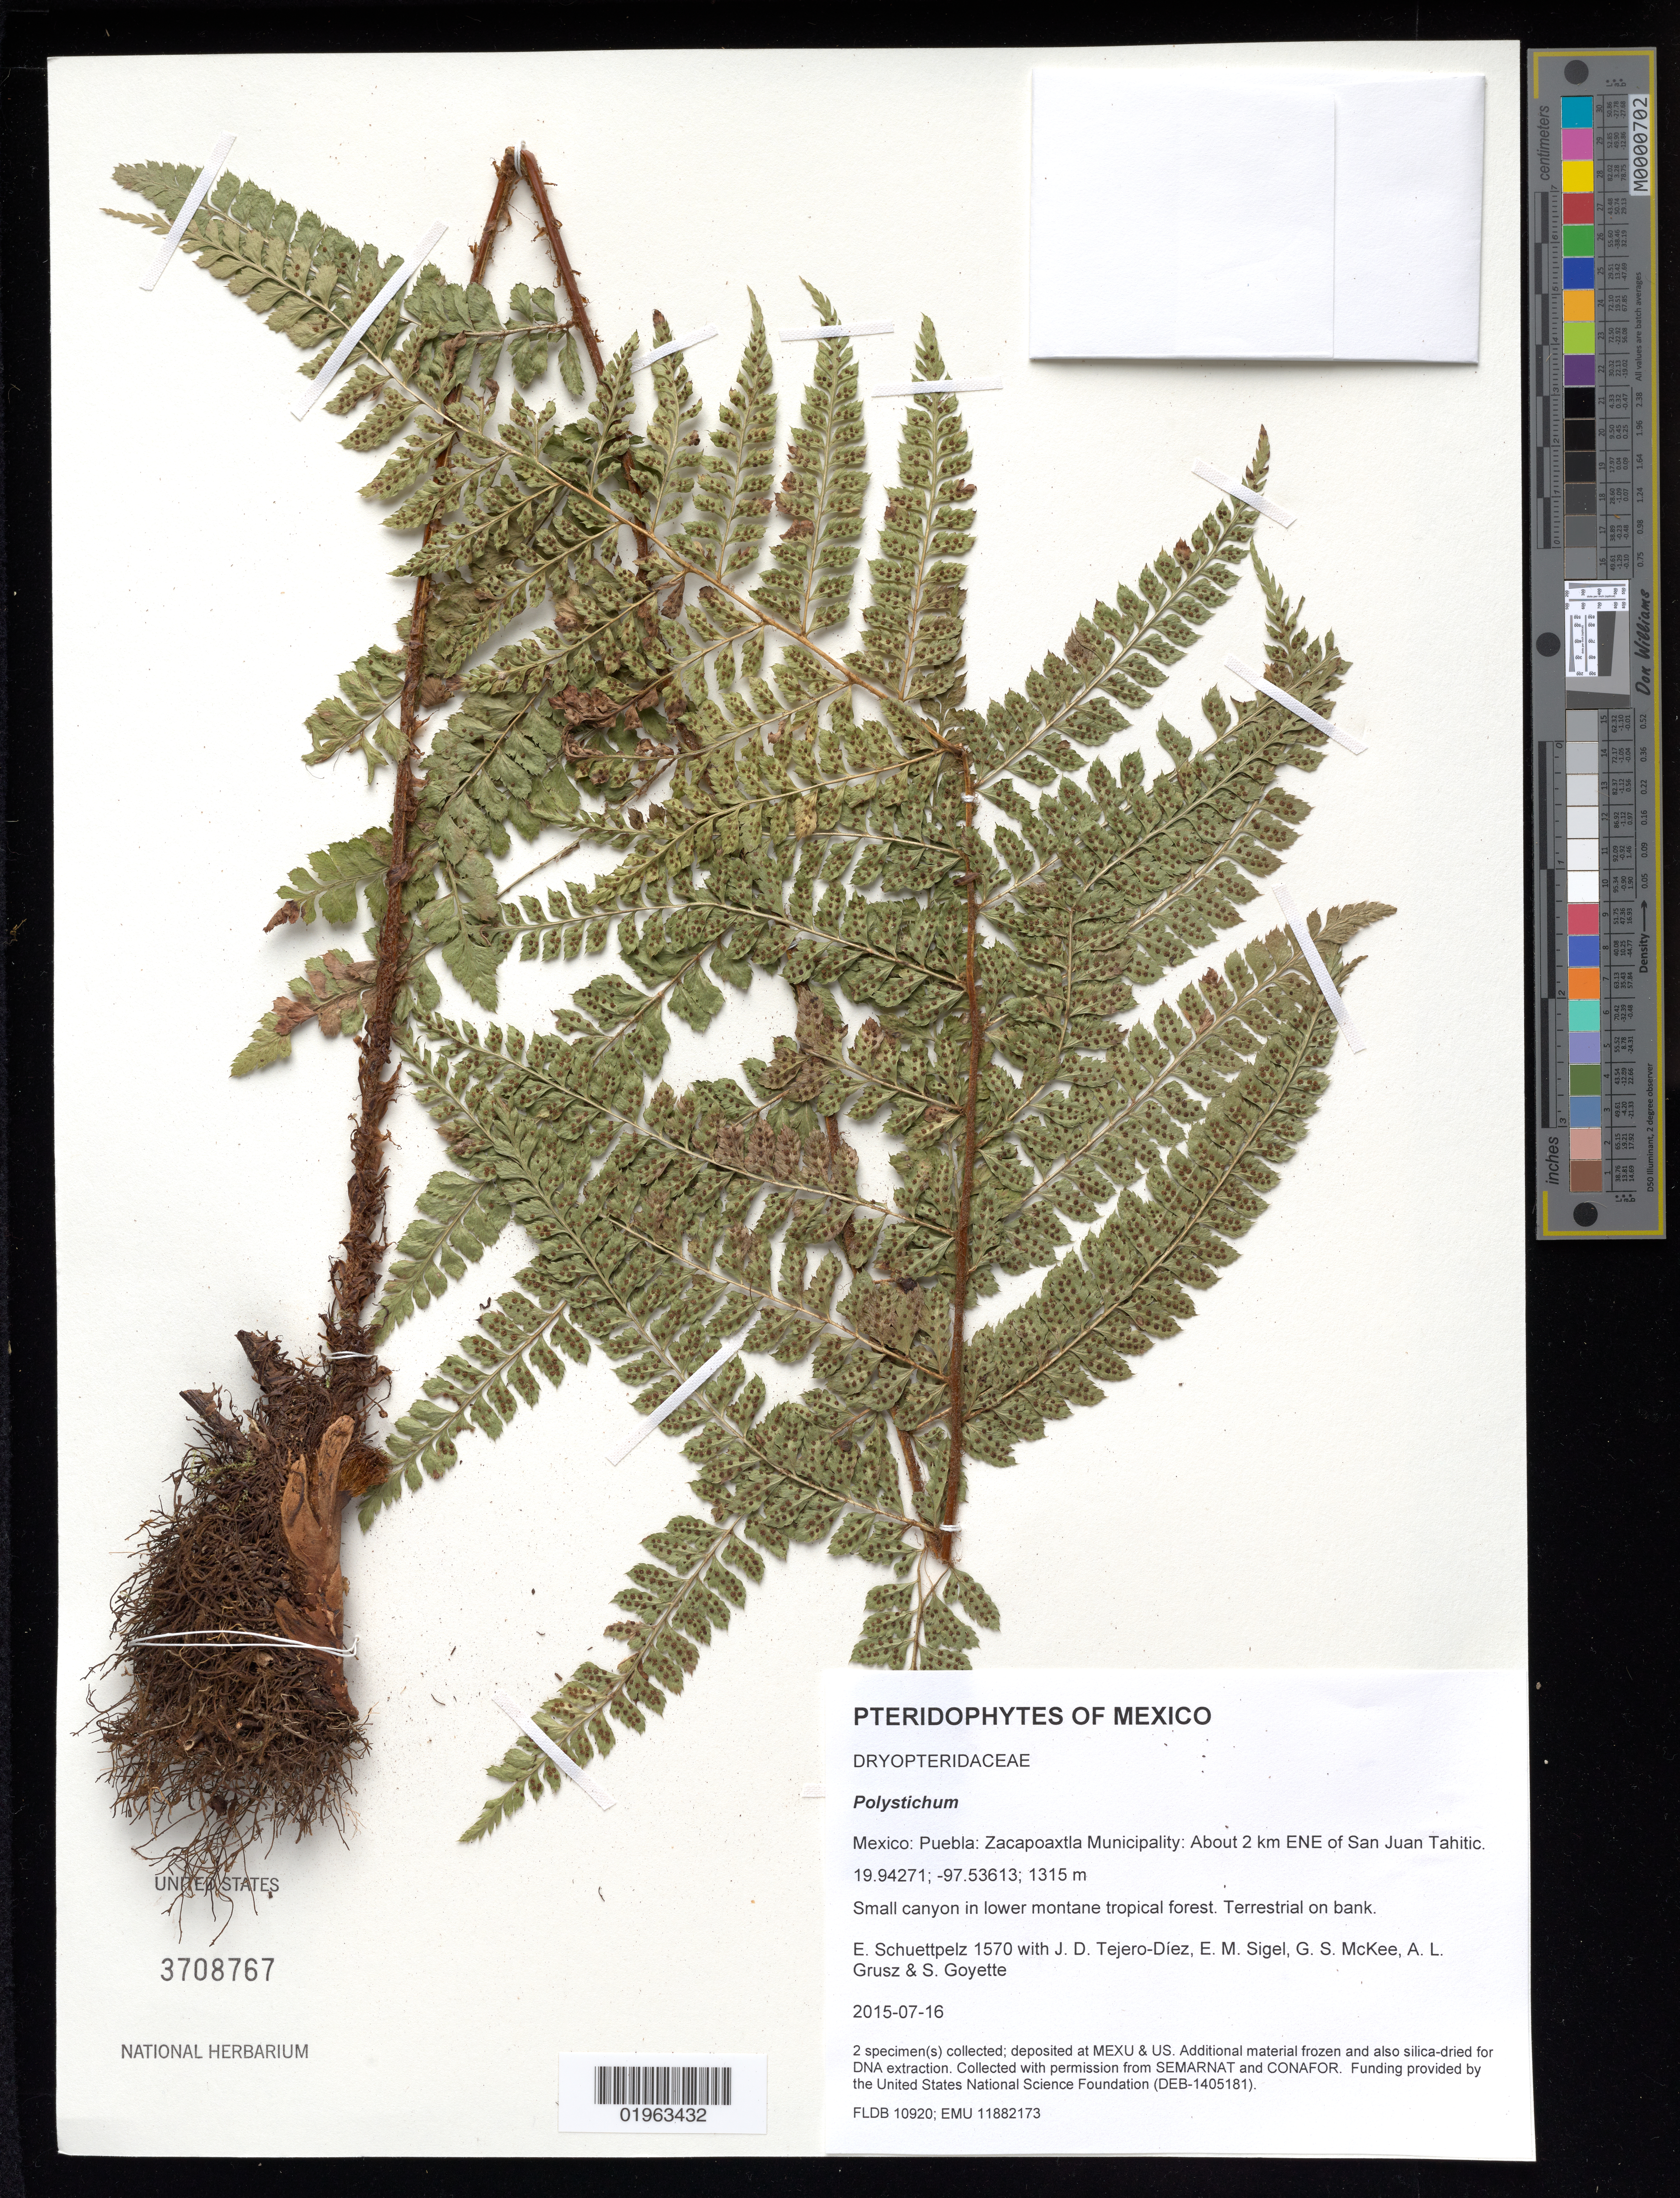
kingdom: Plantae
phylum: Tracheophyta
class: Polypodiopsida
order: Polypodiales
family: Dryopteridaceae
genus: Polystichum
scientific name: Polystichum sp.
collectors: E. Schuettpelz, D. Tejero-Díez, E. M. Sigel, G. S. McKee & A. Grusz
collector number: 1570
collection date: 2015-07-16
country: Mexico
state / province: Puebla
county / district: Zacapoaxtla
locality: About 2 km ENE of San Juan Tahitic.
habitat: Small canyon in lower montane tropical forest.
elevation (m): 1315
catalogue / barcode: US 3708767